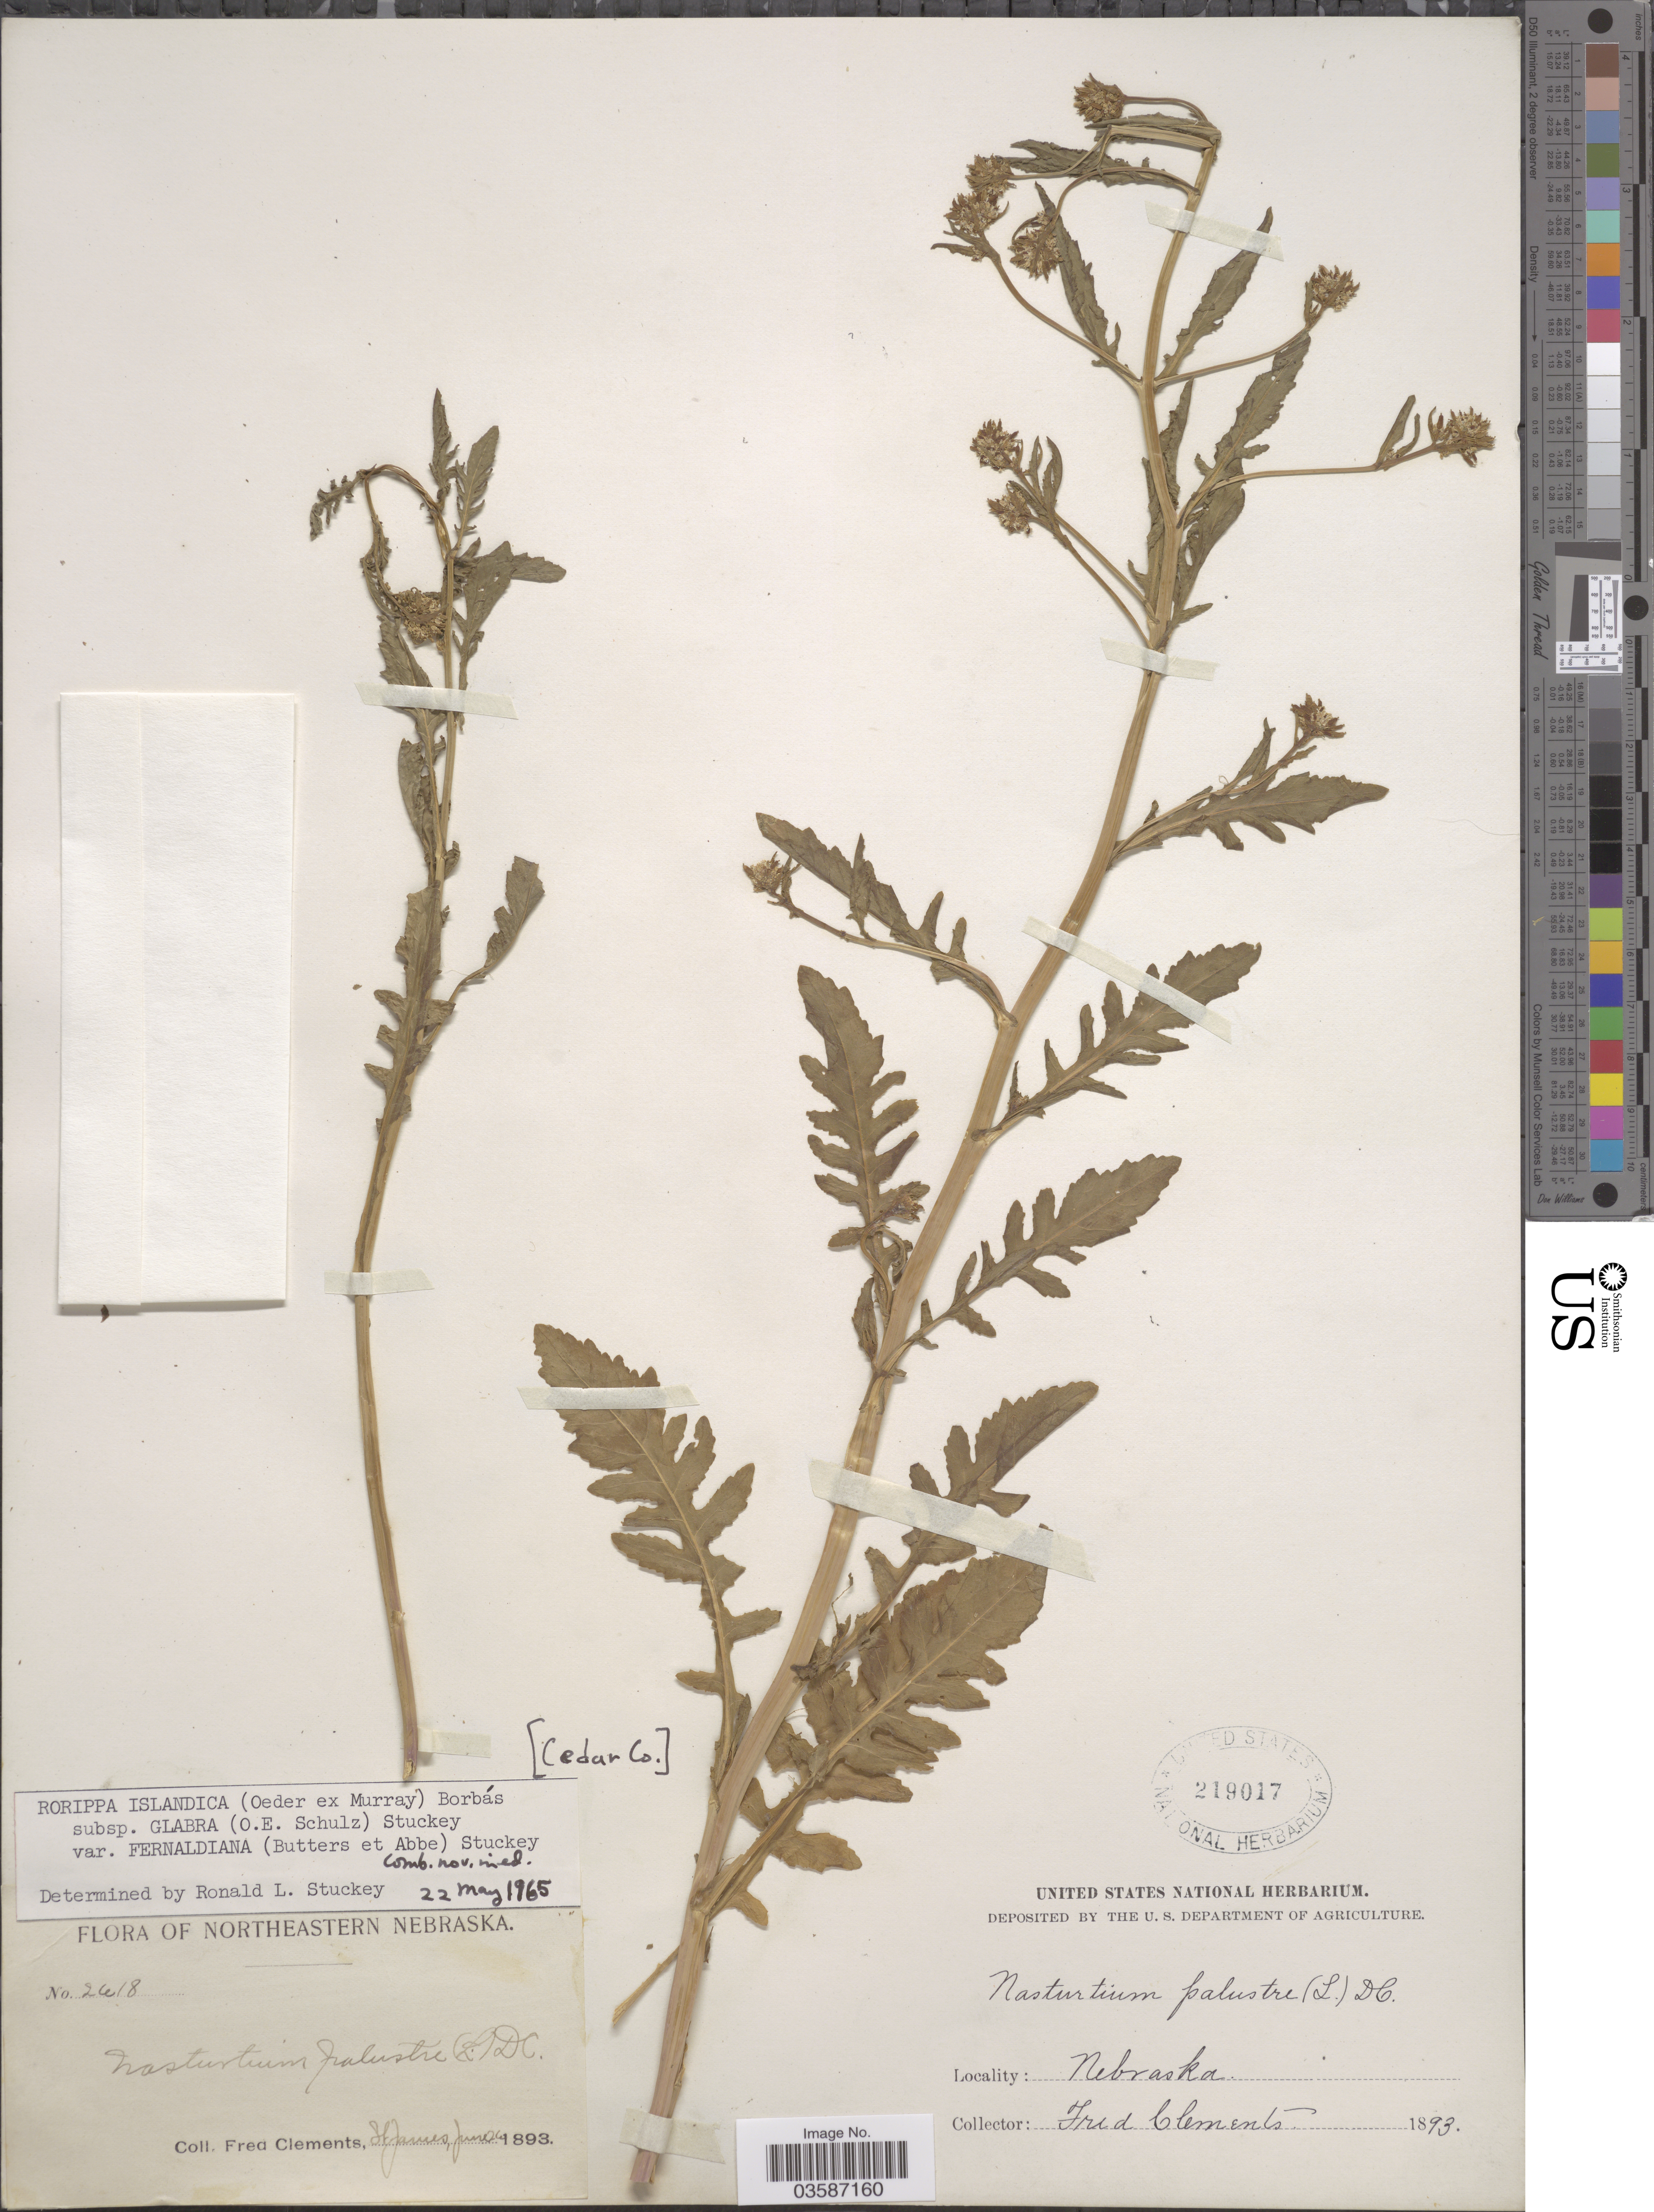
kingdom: Plantae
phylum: Tracheophyta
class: Magnoliopsida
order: Brassicales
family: Brassicaceae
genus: Rorippa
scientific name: Rorippa islandica var. fernaldiana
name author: Butters & Abbe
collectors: F. Clements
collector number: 2618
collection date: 1893-06-06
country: United States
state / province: Nebraska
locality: Northeastern Nebraska. St. James.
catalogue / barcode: US 219017